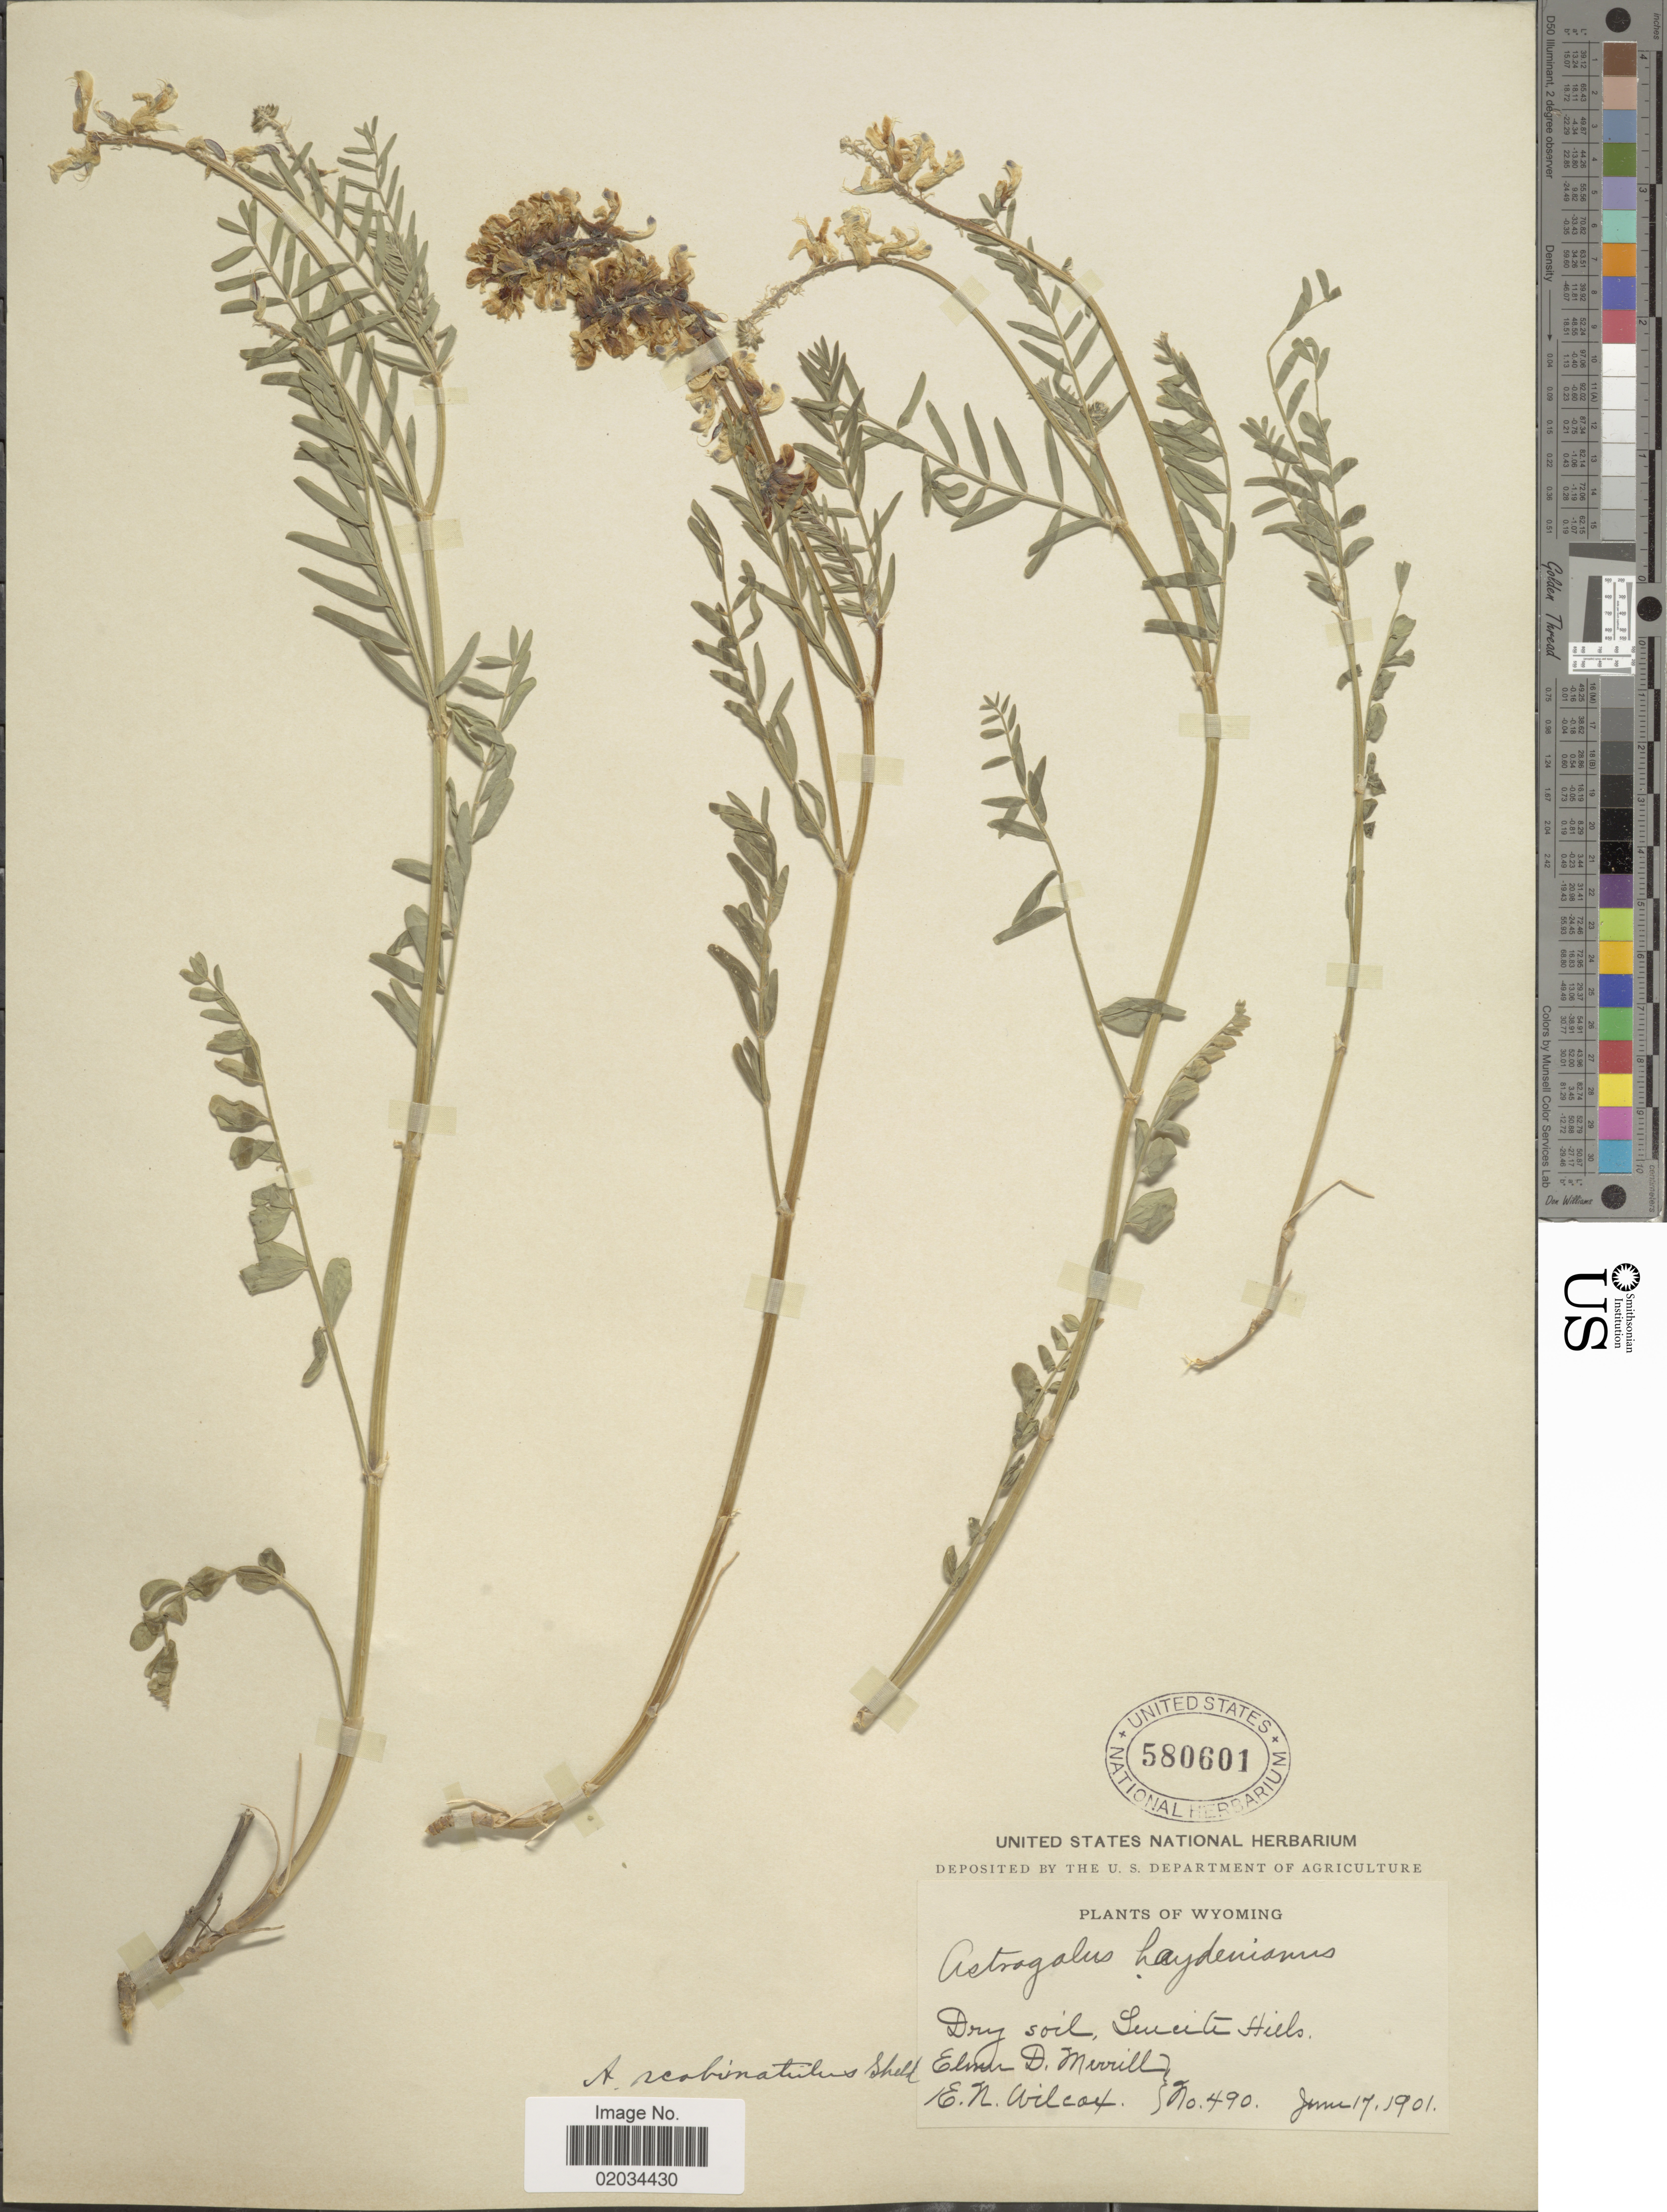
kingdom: Plantae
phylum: Tracheophyta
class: Magnoliopsida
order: Fabales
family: Fabaceae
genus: Astragalus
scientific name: Astragalus scobinatulus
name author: E. Sheld.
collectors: E. D. Merrill & E. Wilcox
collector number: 490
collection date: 1901-06-17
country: United States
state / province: Wyoming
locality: Leucite Hills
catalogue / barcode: US 580601